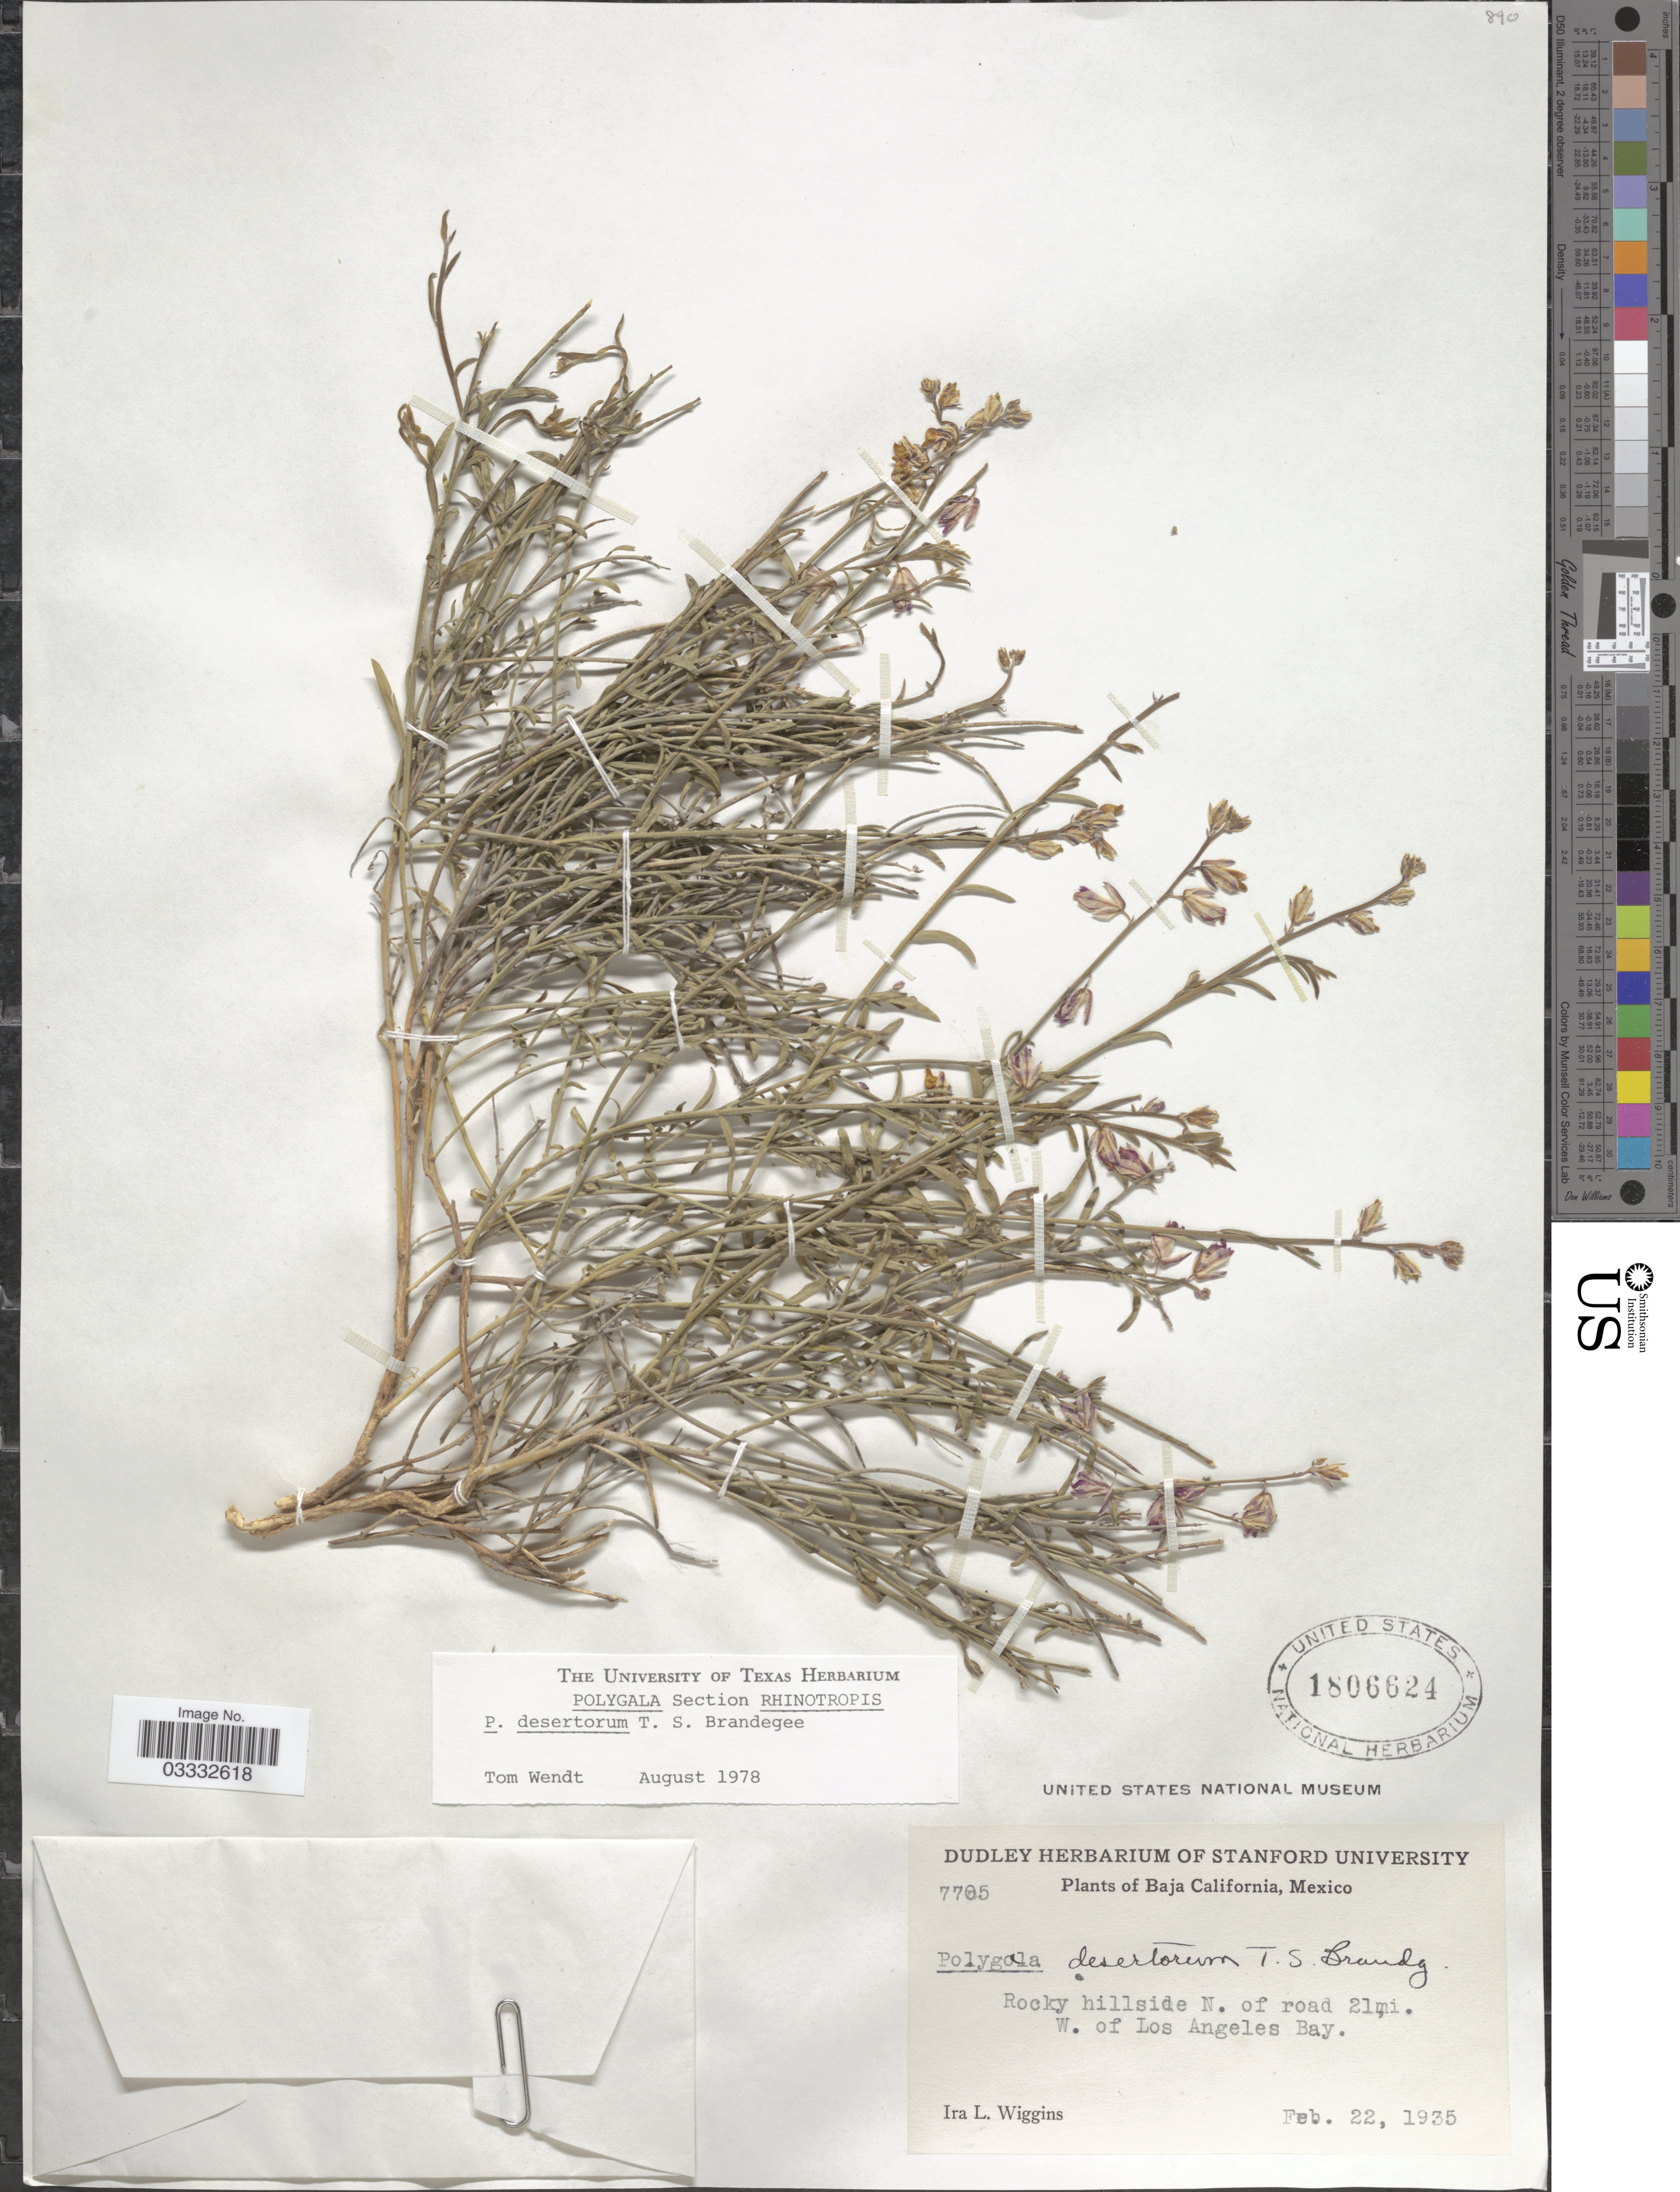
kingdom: Plantae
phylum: Tracheophyta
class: Magnoliopsida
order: Fabales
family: Polygalaceae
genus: Rhinotropis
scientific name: Rhinotropis desertorum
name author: (K. Brandegee) J.R. Abbott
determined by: Strong, Mark T., (BOT), Smithsonian Institution - National Museum of Natural History (UNITED STATES)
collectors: I. L. Wiggins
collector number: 7705*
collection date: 1935-02-22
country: Mexico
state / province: Baja California Norte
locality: N. of road 21 mi. W. of Los Angeles Bay.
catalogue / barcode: US 1806624